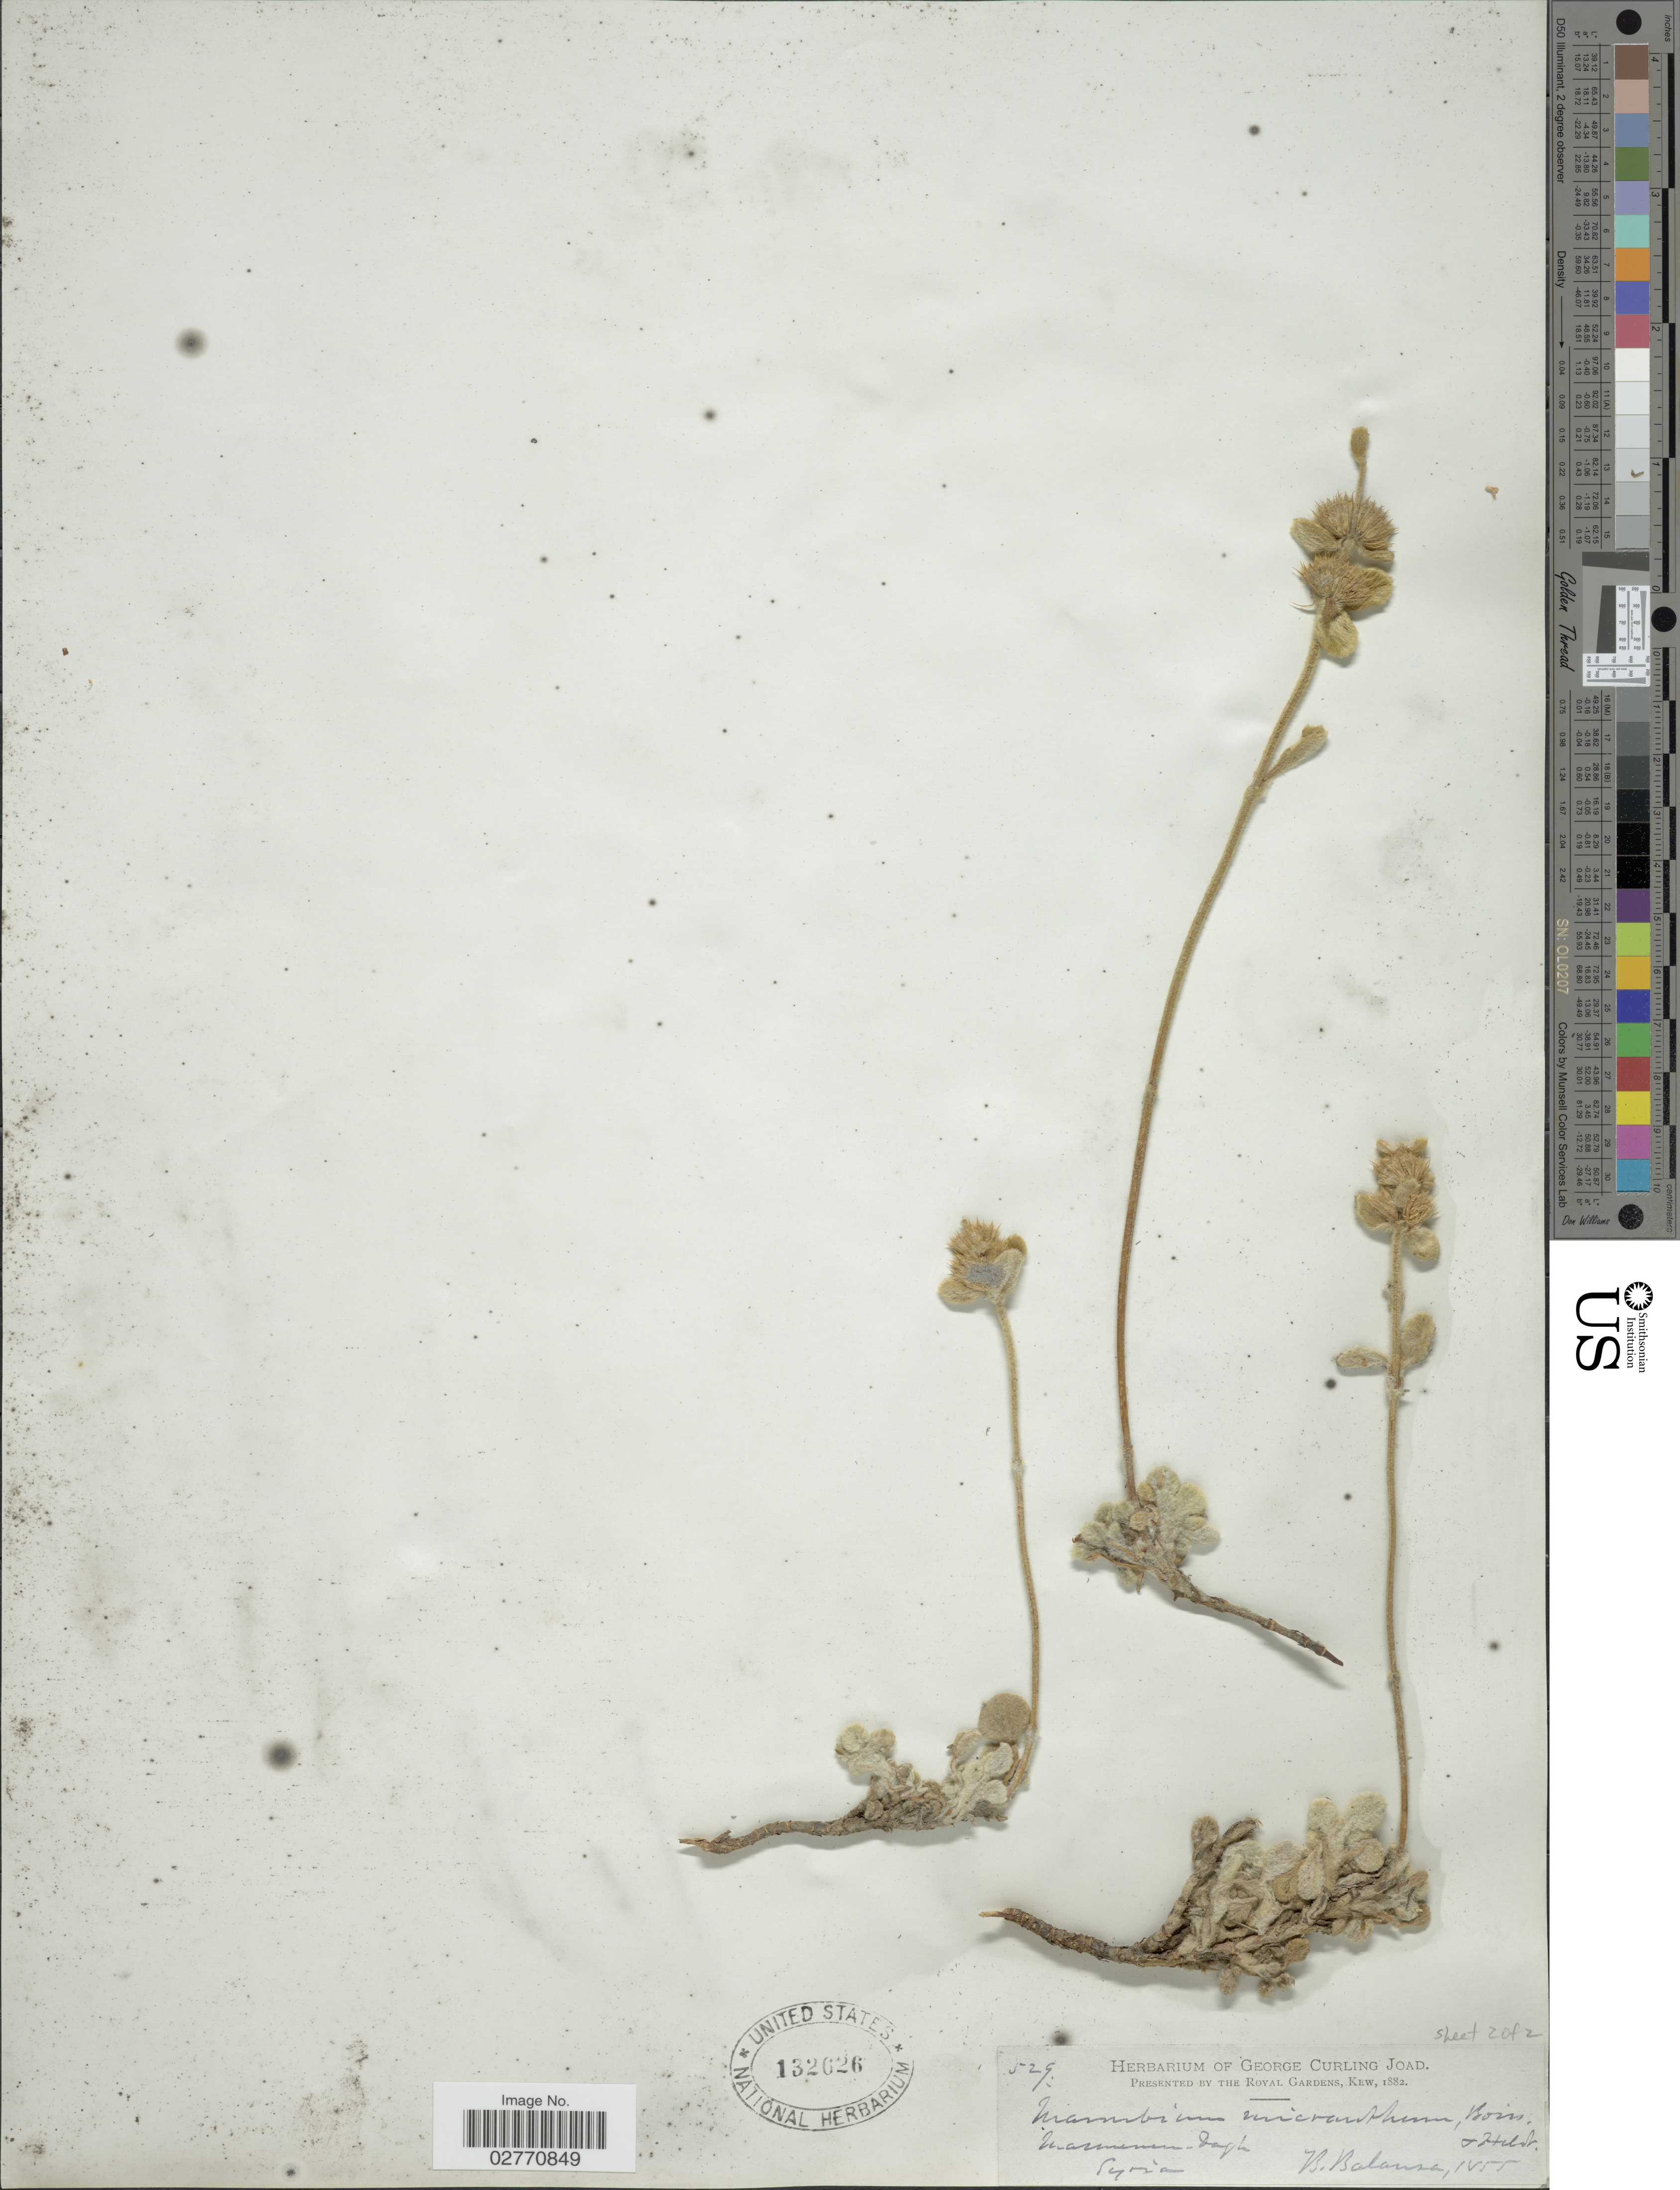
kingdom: Plantae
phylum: Tracheophyta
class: Magnoliopsida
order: Lamiales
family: Lamiaceae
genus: Marrubium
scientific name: Marrubium globosum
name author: Montbret & Aucher ex Benth.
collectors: B. Balansa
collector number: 529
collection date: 1855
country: Syria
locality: Man [interpreted]-Dagh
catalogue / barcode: US 132626